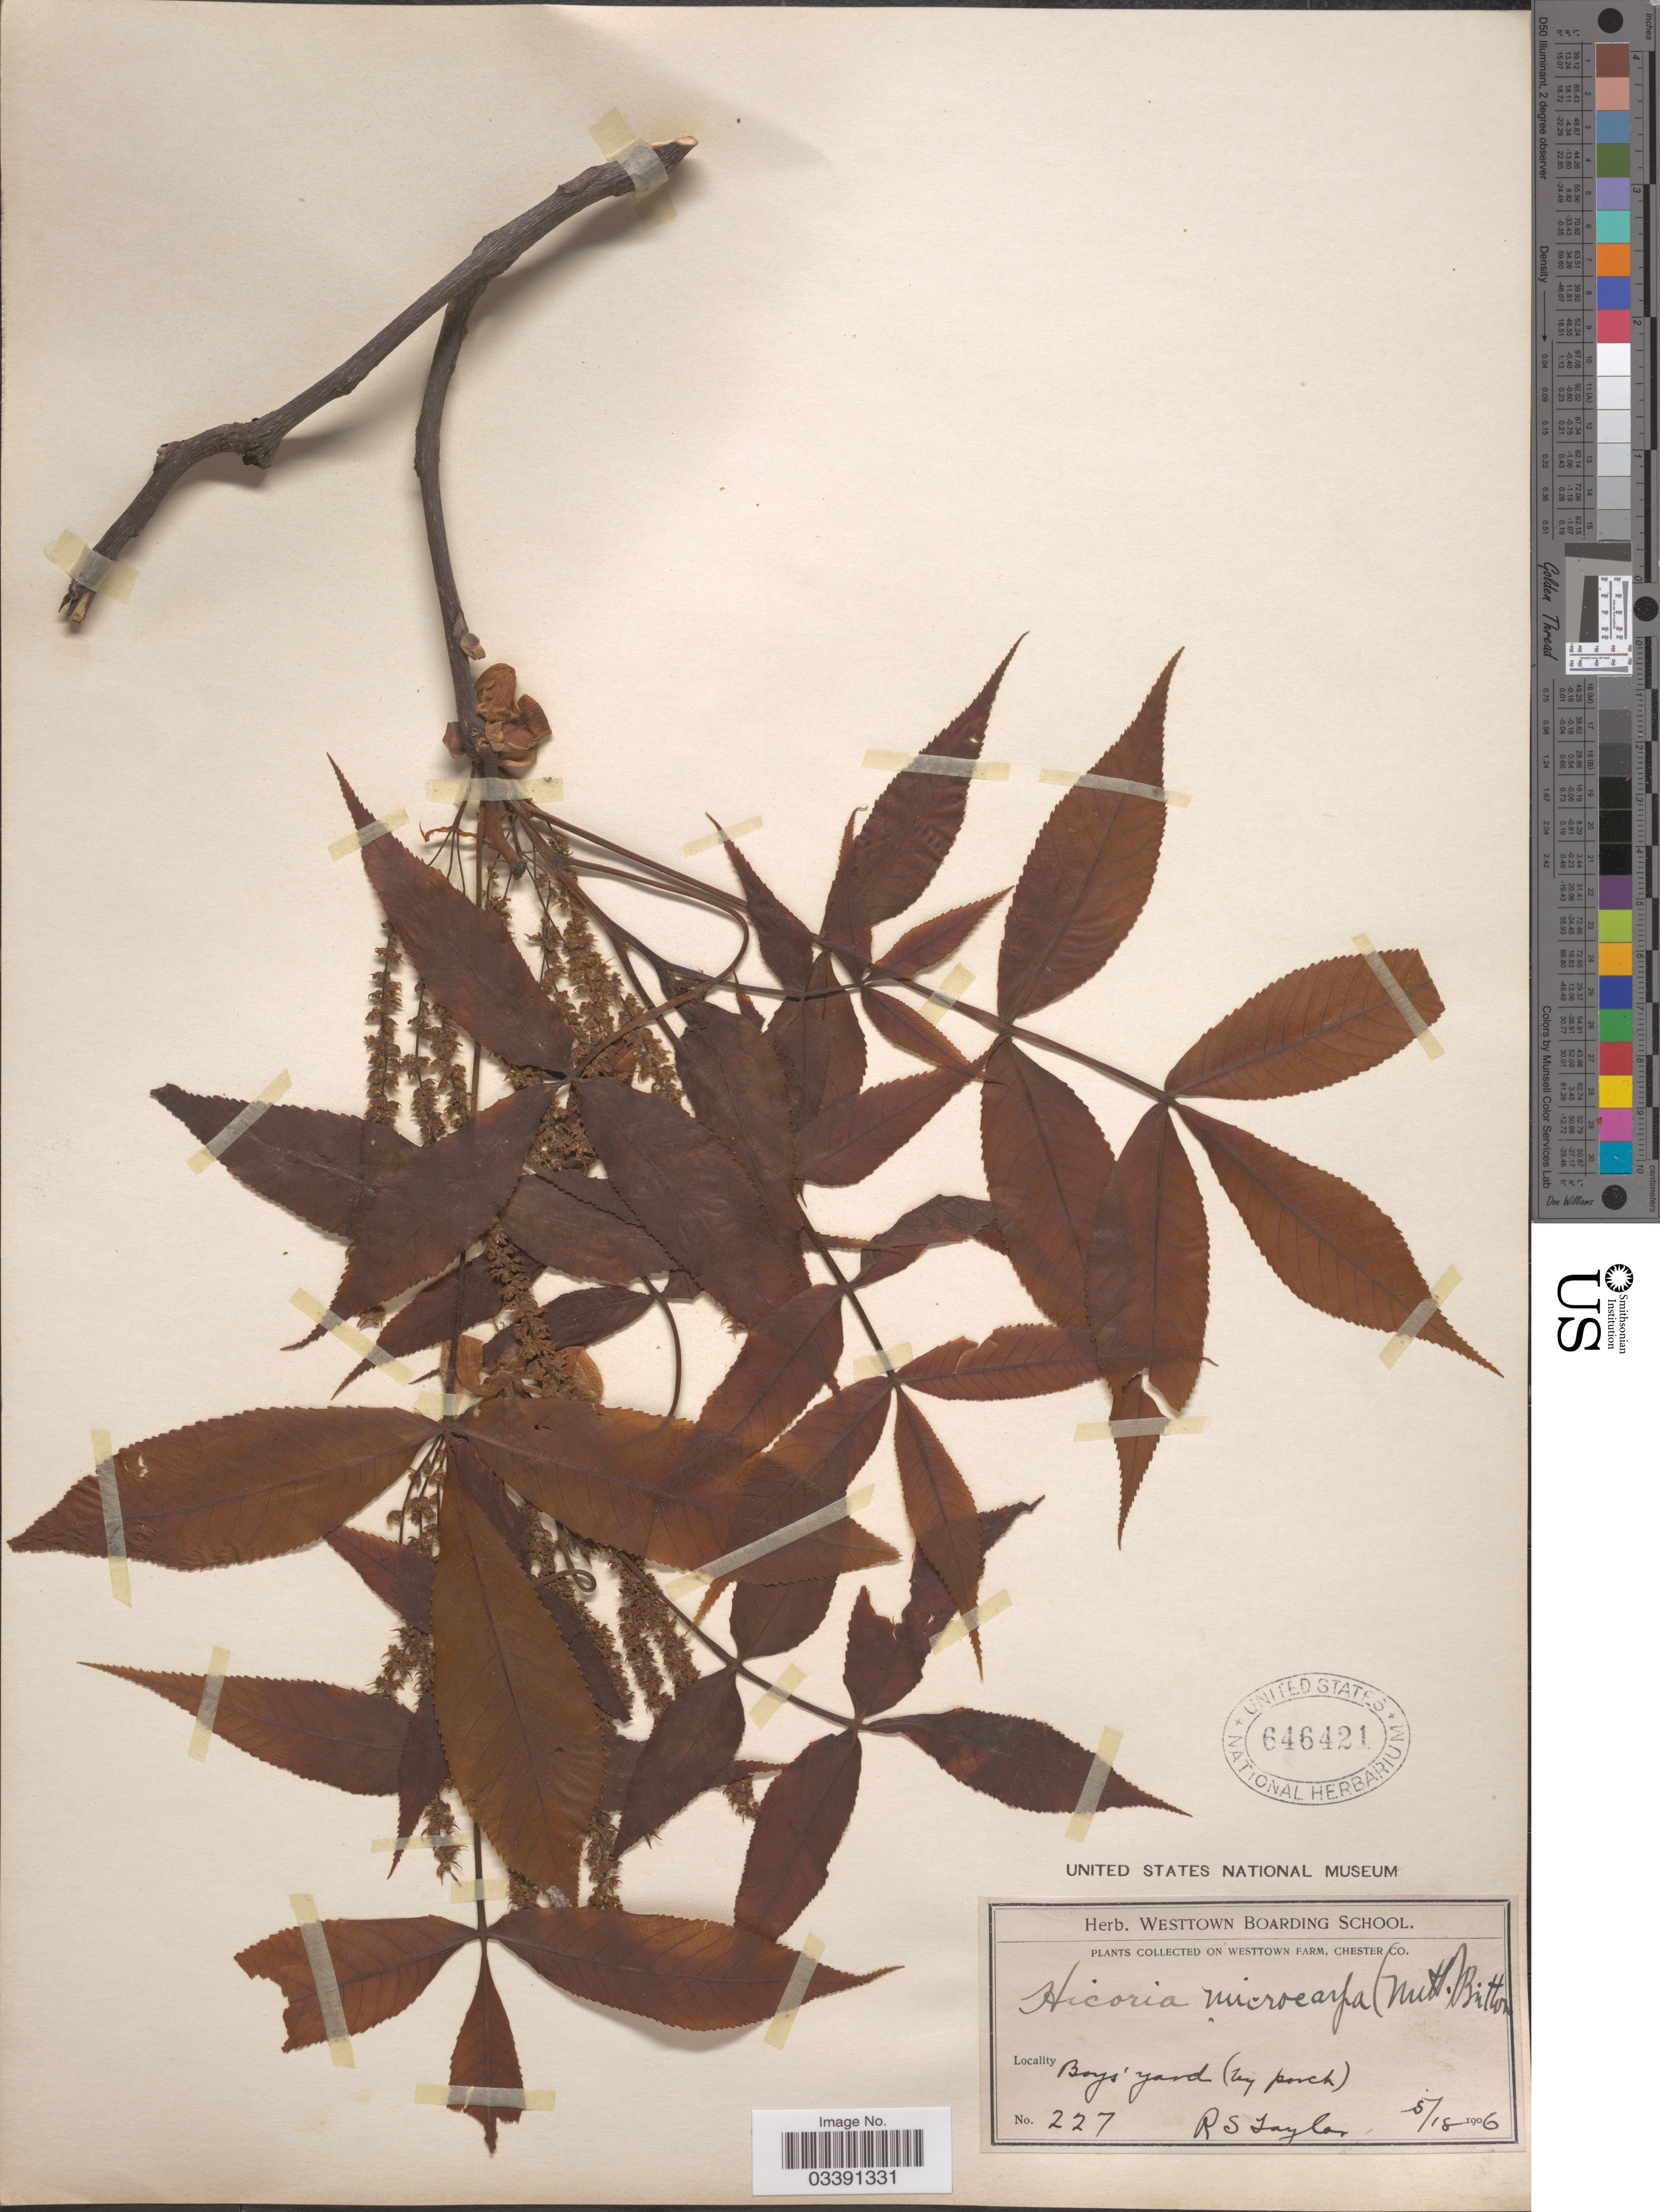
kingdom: Plantae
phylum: Tracheophyta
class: Magnoliopsida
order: Fagales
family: Juglandaceae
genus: Carya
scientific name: Carya cordiformis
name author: (Wangenh.) K. Koch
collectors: R. Taylor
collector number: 227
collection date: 1906-05-18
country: United States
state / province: Pennsylvania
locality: Westtown Farm, Chester Co. Boy's Yard (by porch).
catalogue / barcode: US 646421